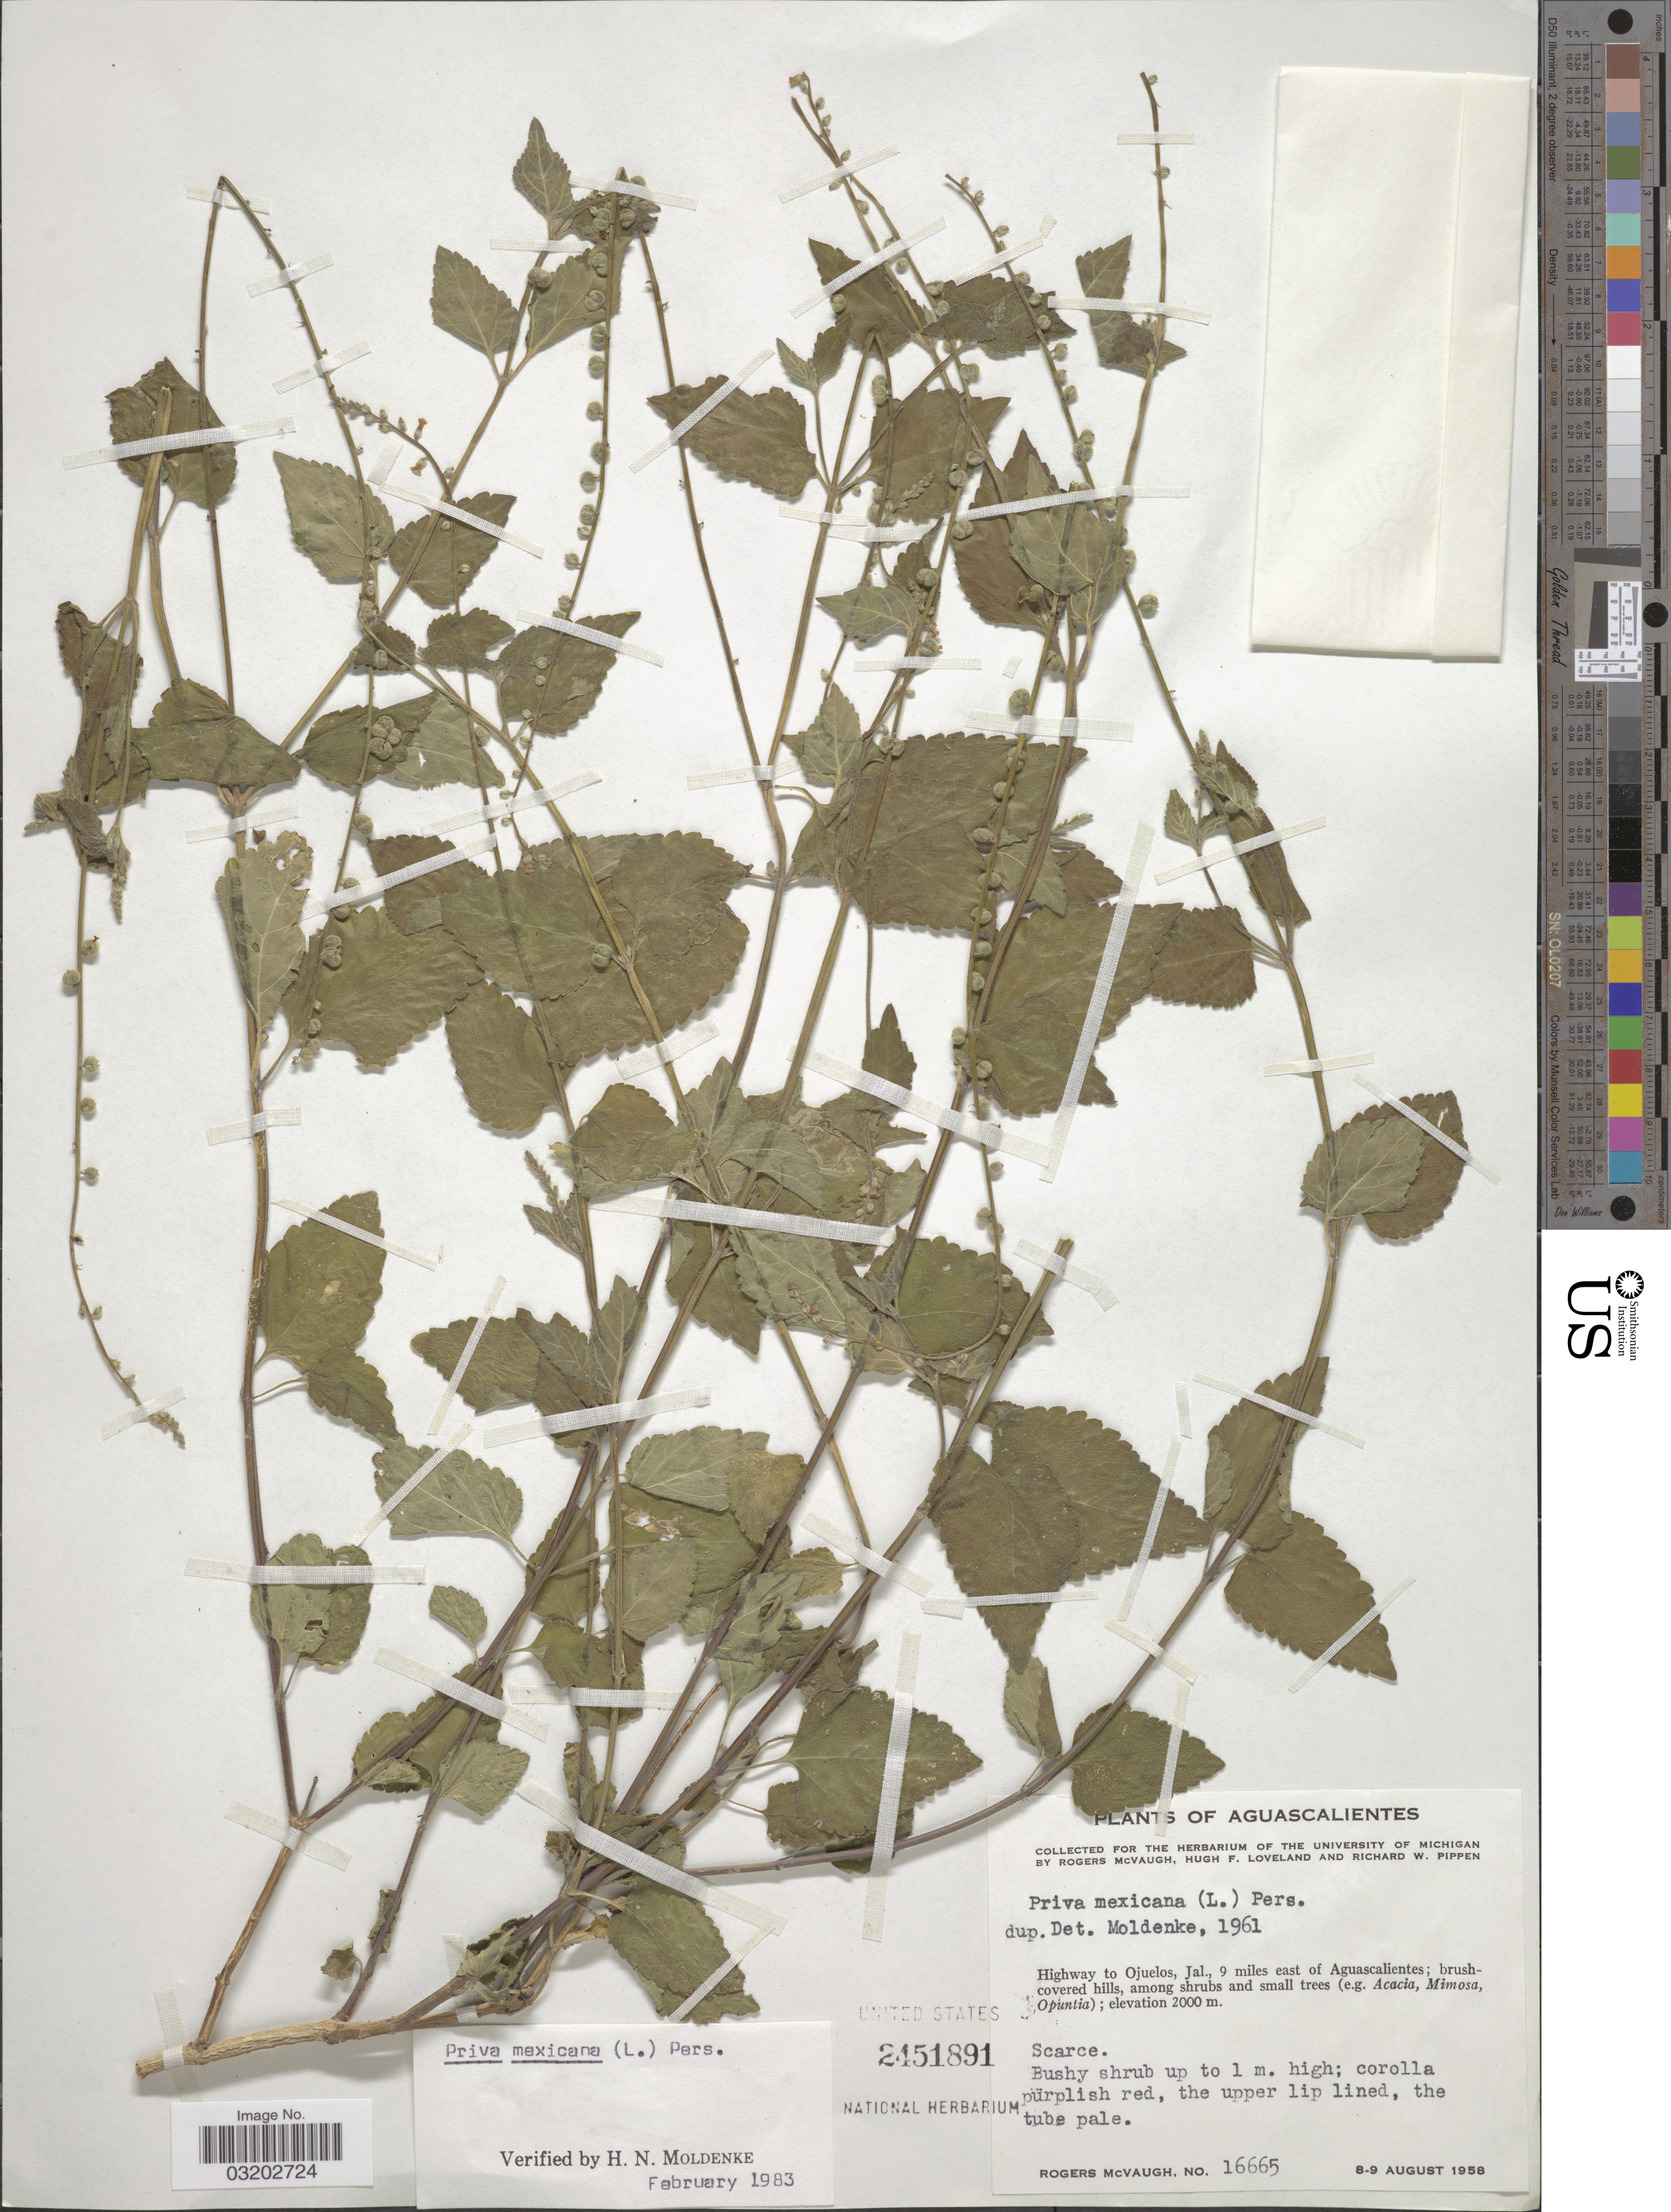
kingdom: Plantae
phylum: Tracheophyta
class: Magnoliopsida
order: Lamiales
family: Verbenaceae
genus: Priva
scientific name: Priva mexicana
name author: (L.) Pers.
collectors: R. McVaugh, H. Loveland & R. W. Pippen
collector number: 16665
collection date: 1958-08-08/1958-08-09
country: Mexico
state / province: Aguascalientes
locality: Highway to Ojuelos, Jal., 9 miles east of Aguascalientes.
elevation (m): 2000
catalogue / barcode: US 2451891